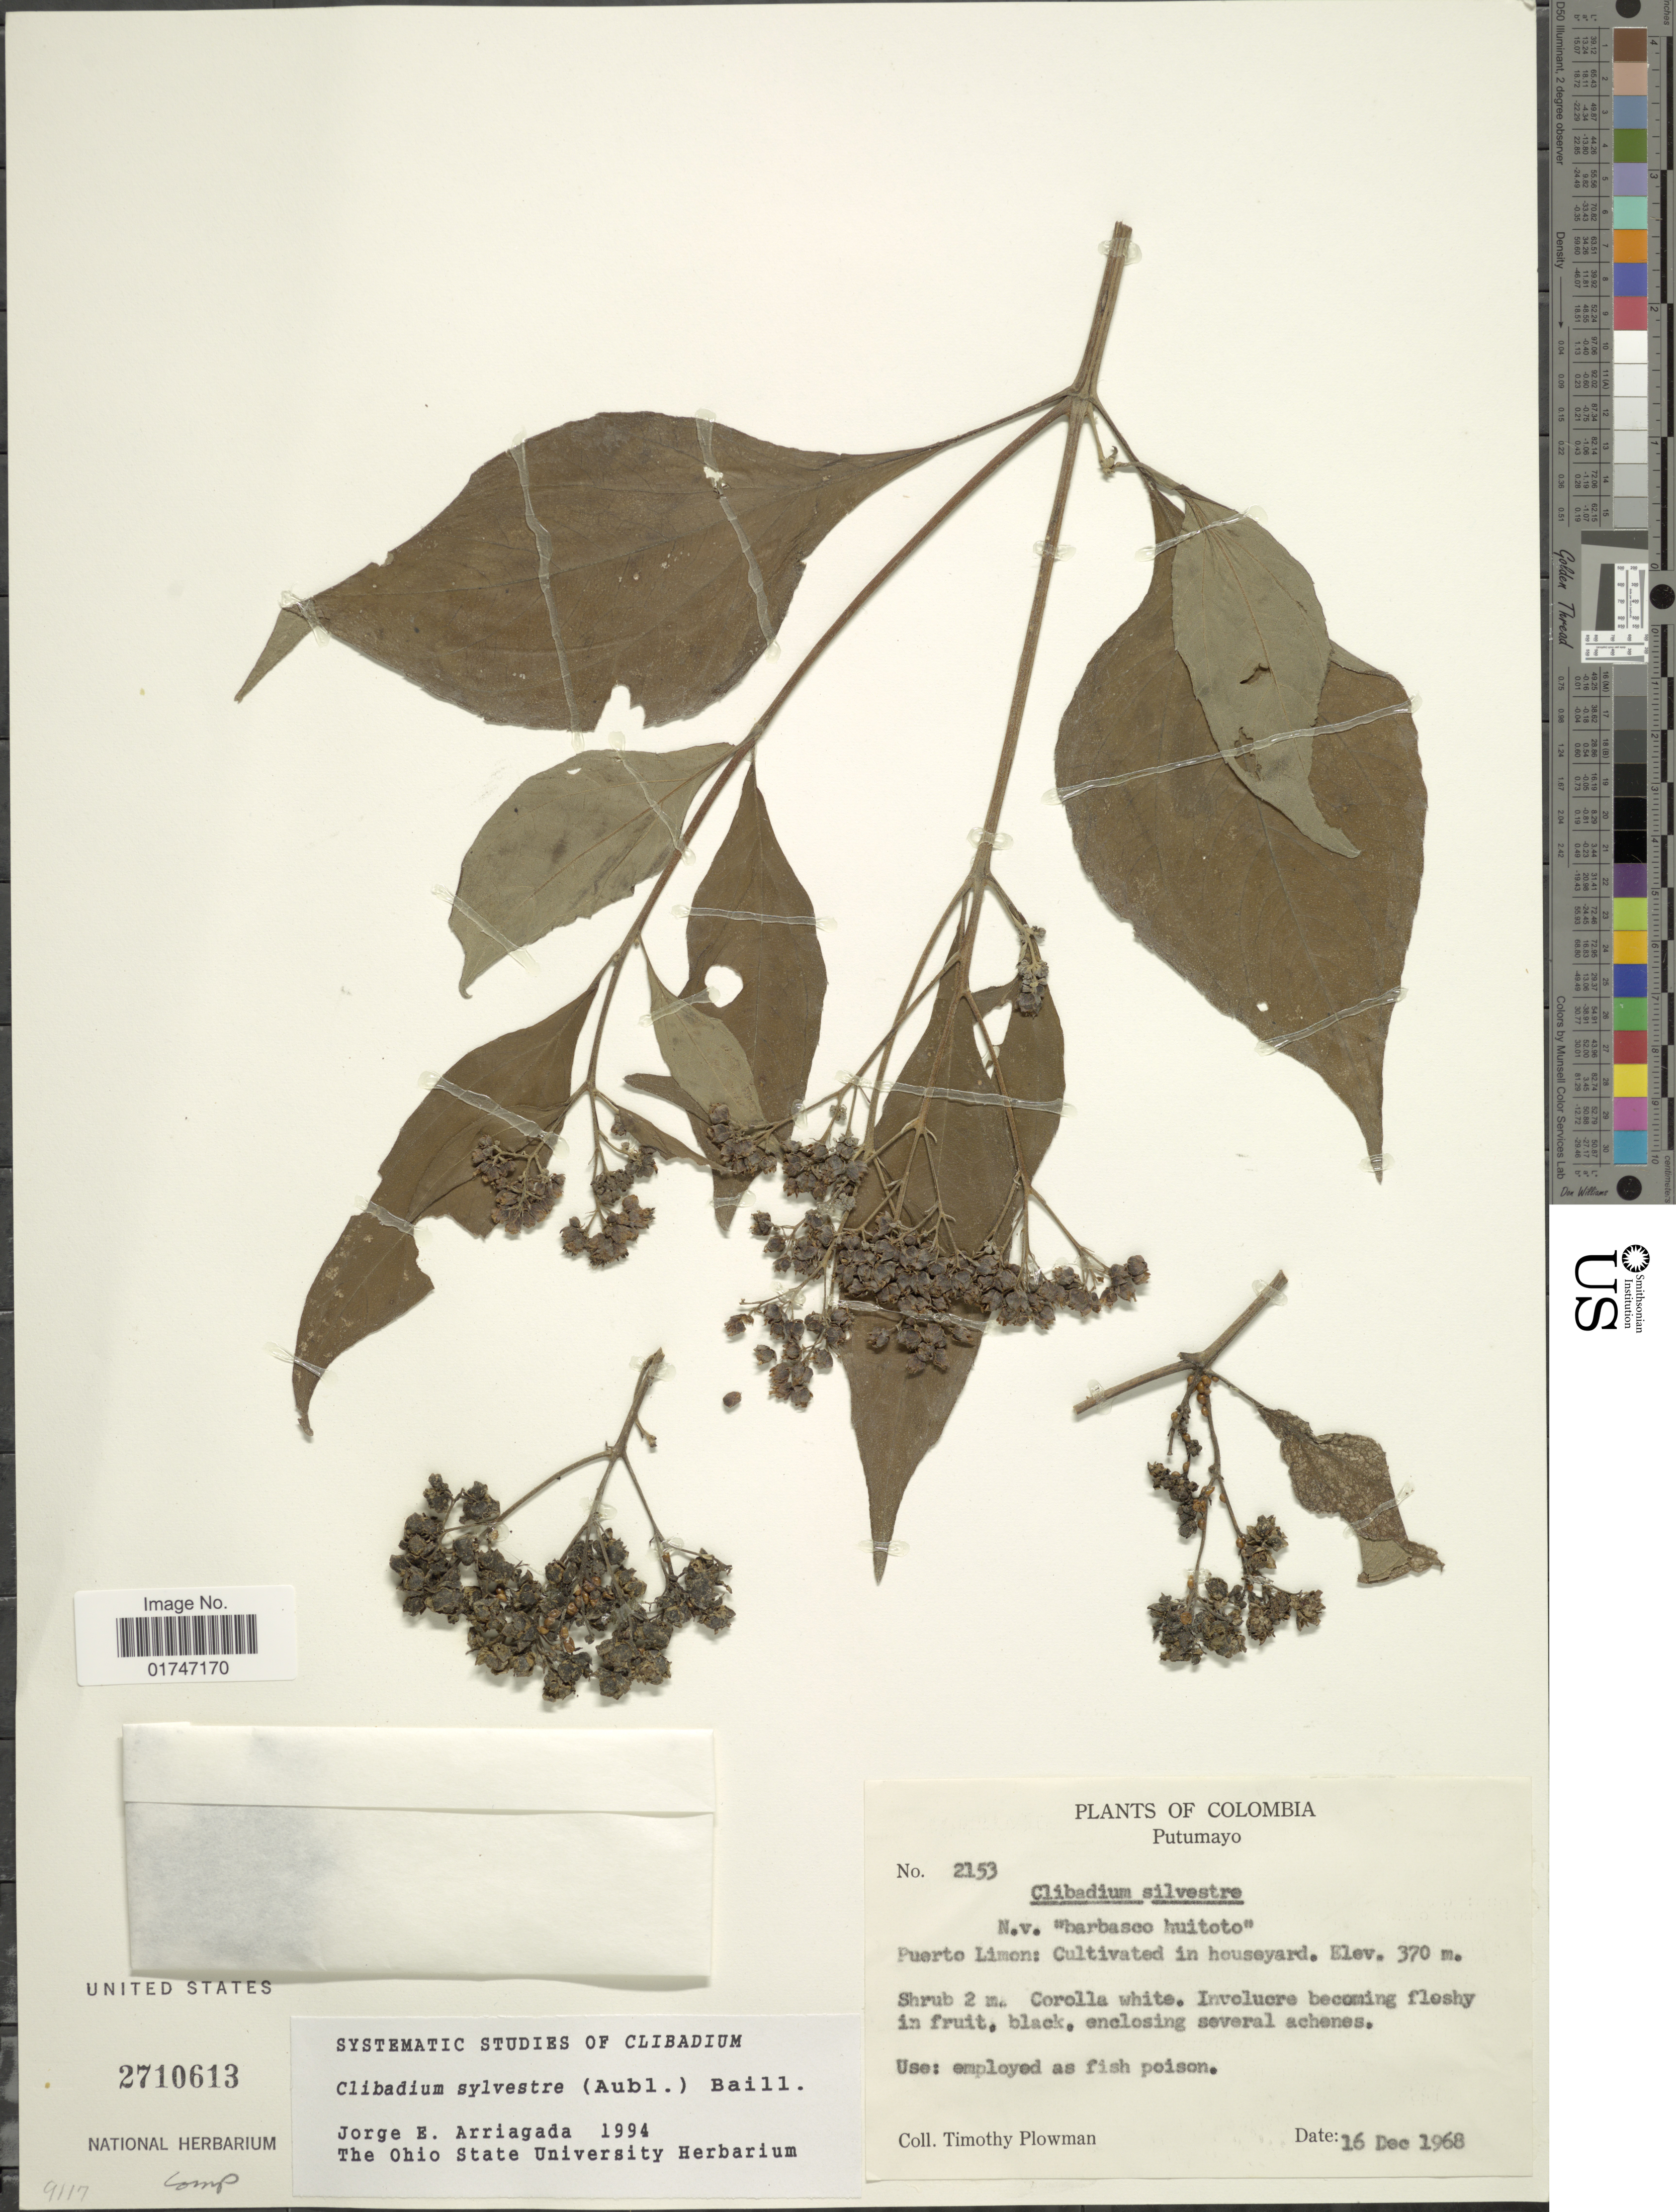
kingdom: Plantae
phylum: Tracheophyta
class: Magnoliopsida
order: Asterales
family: Asteraceae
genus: Clibadium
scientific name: Clibadium sylvestre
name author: (Aubl.) Baill.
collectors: T. Plowman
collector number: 2153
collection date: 1968-12-16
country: Colombia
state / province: Putumayo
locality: Puerto Limon: Cultivated in houseyard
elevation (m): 370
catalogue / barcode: US 2710613